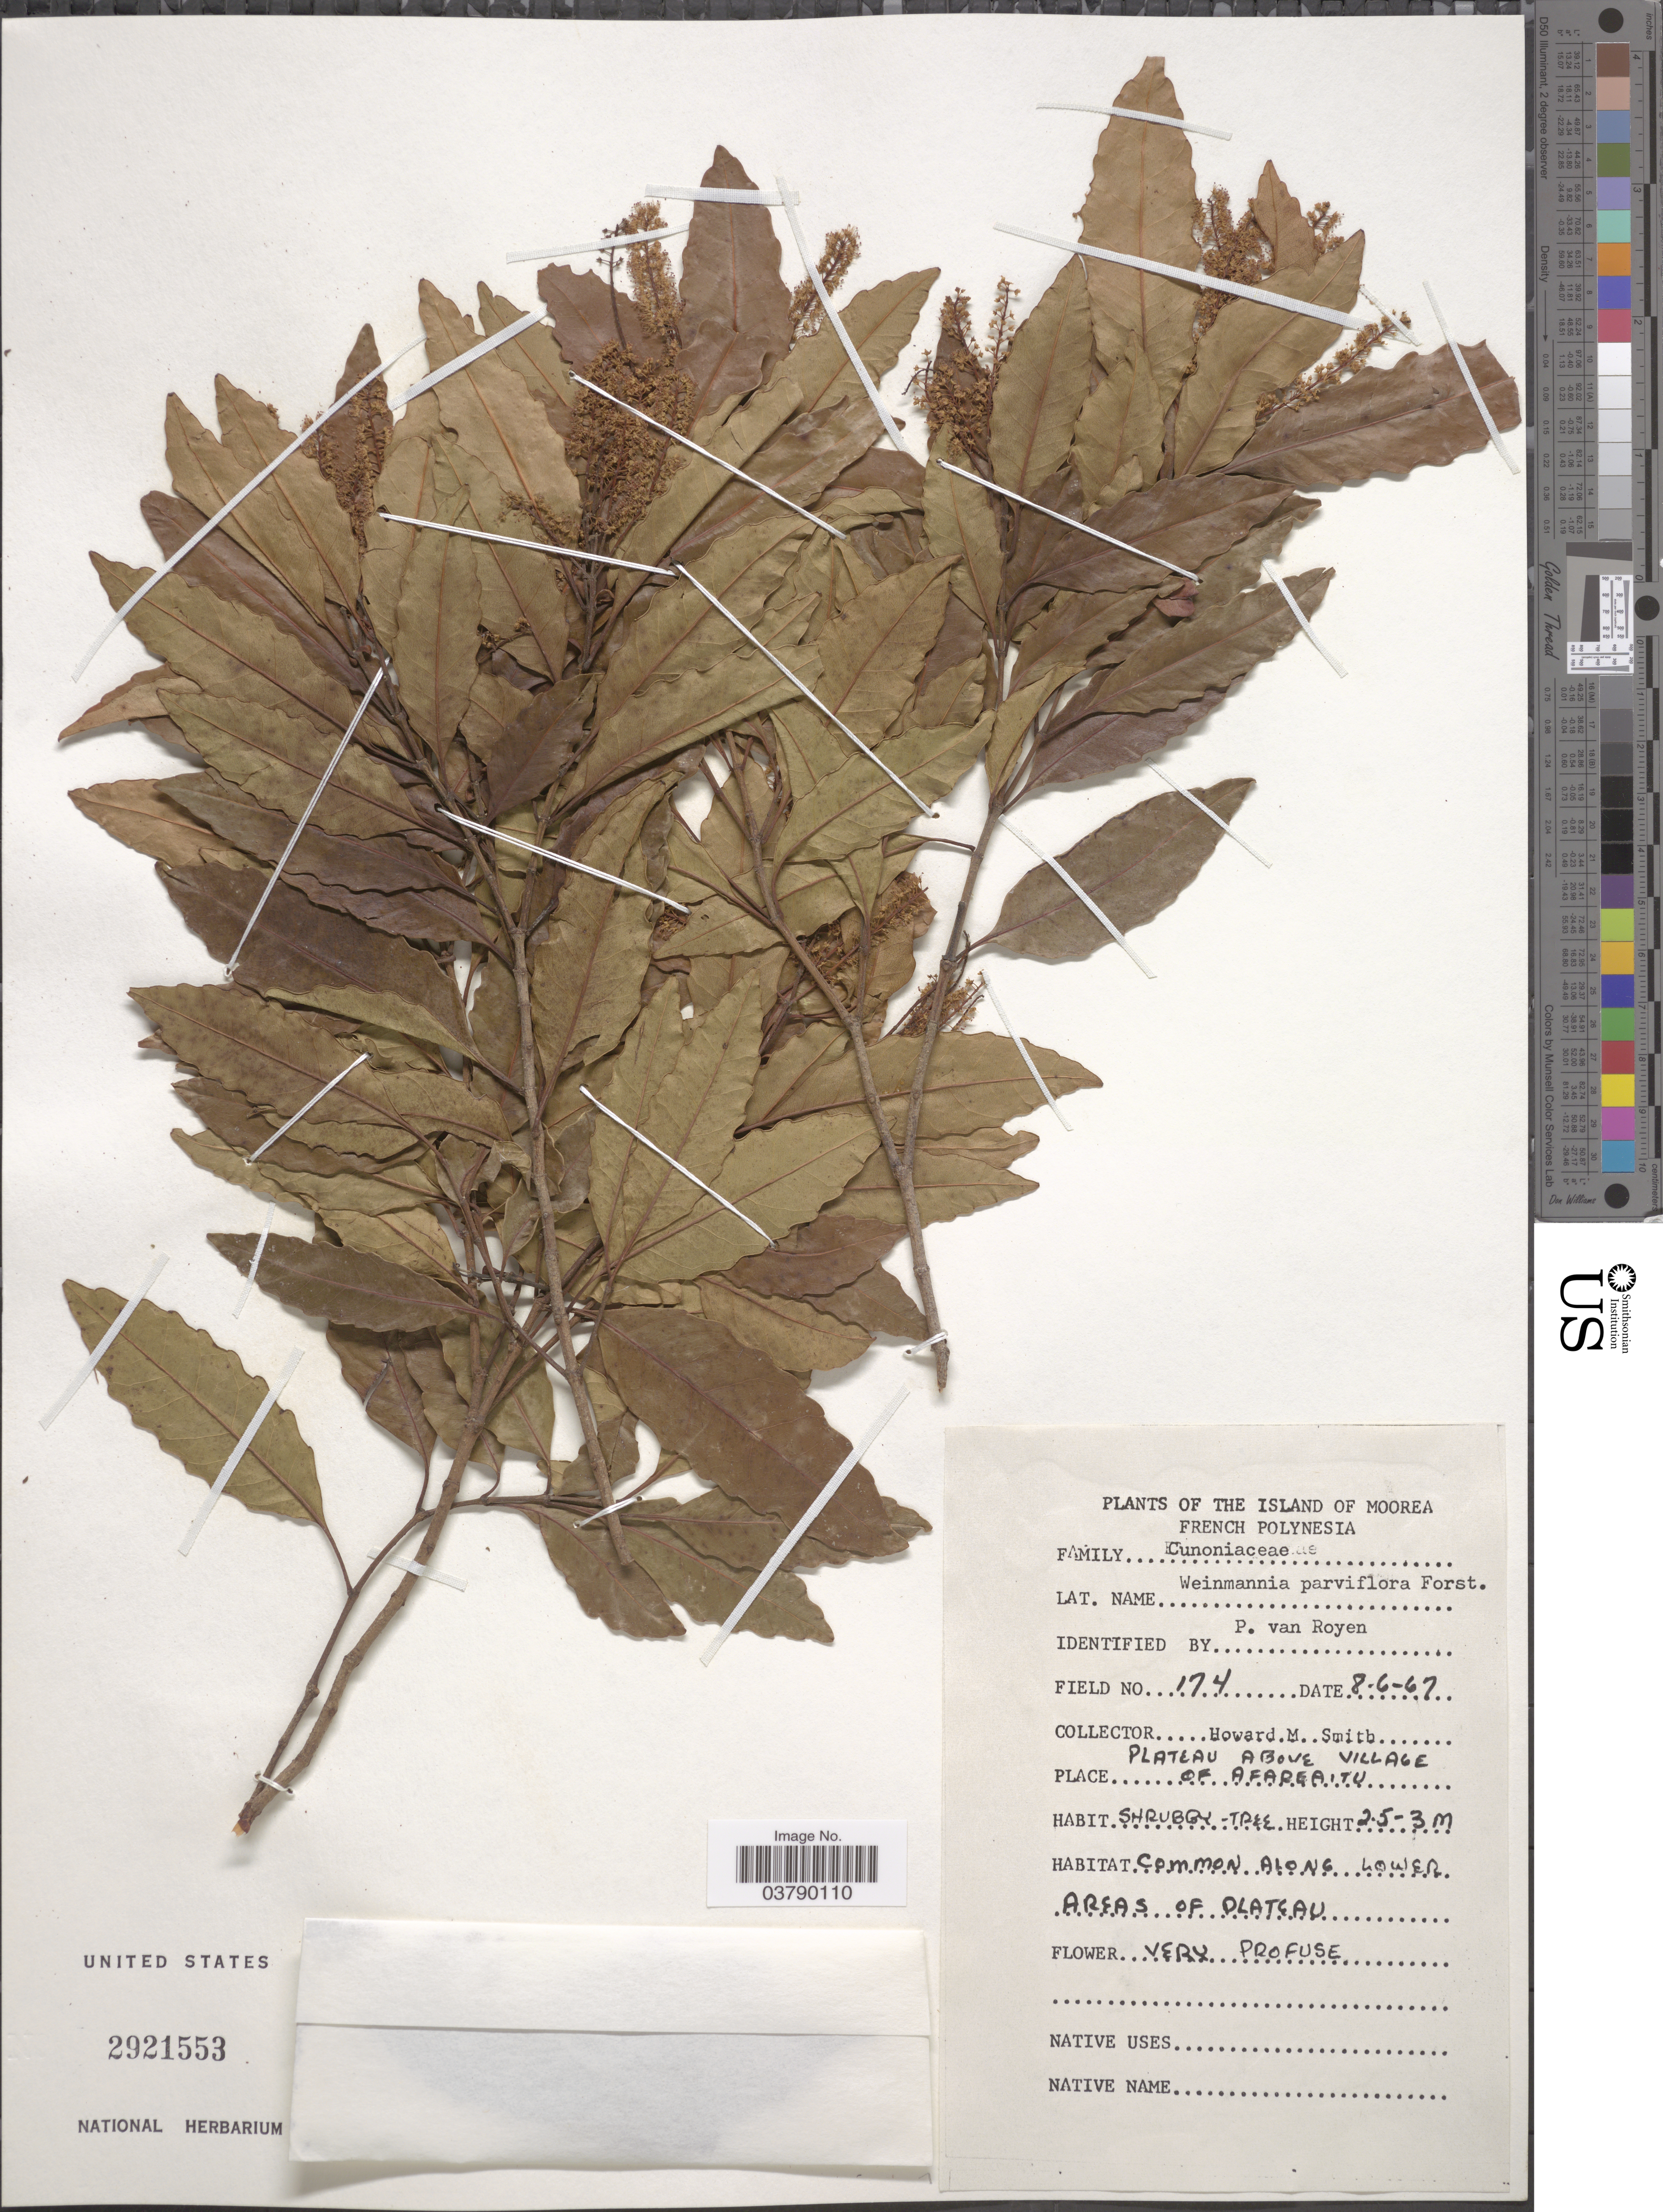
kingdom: Plantae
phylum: Tracheophyta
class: Magnoliopsida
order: Oxalidales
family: Cunoniaceae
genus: Pterophylla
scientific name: Pterophylla parviflora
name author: (G. Forst.) Pillon & H.C. Hopkins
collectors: H. M. Smith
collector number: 174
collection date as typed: Transcribed d/m/y: 8/6/67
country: French Polynesia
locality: Island of Moorea. Plateau above village of Afareaitu.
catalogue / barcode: US 2921553